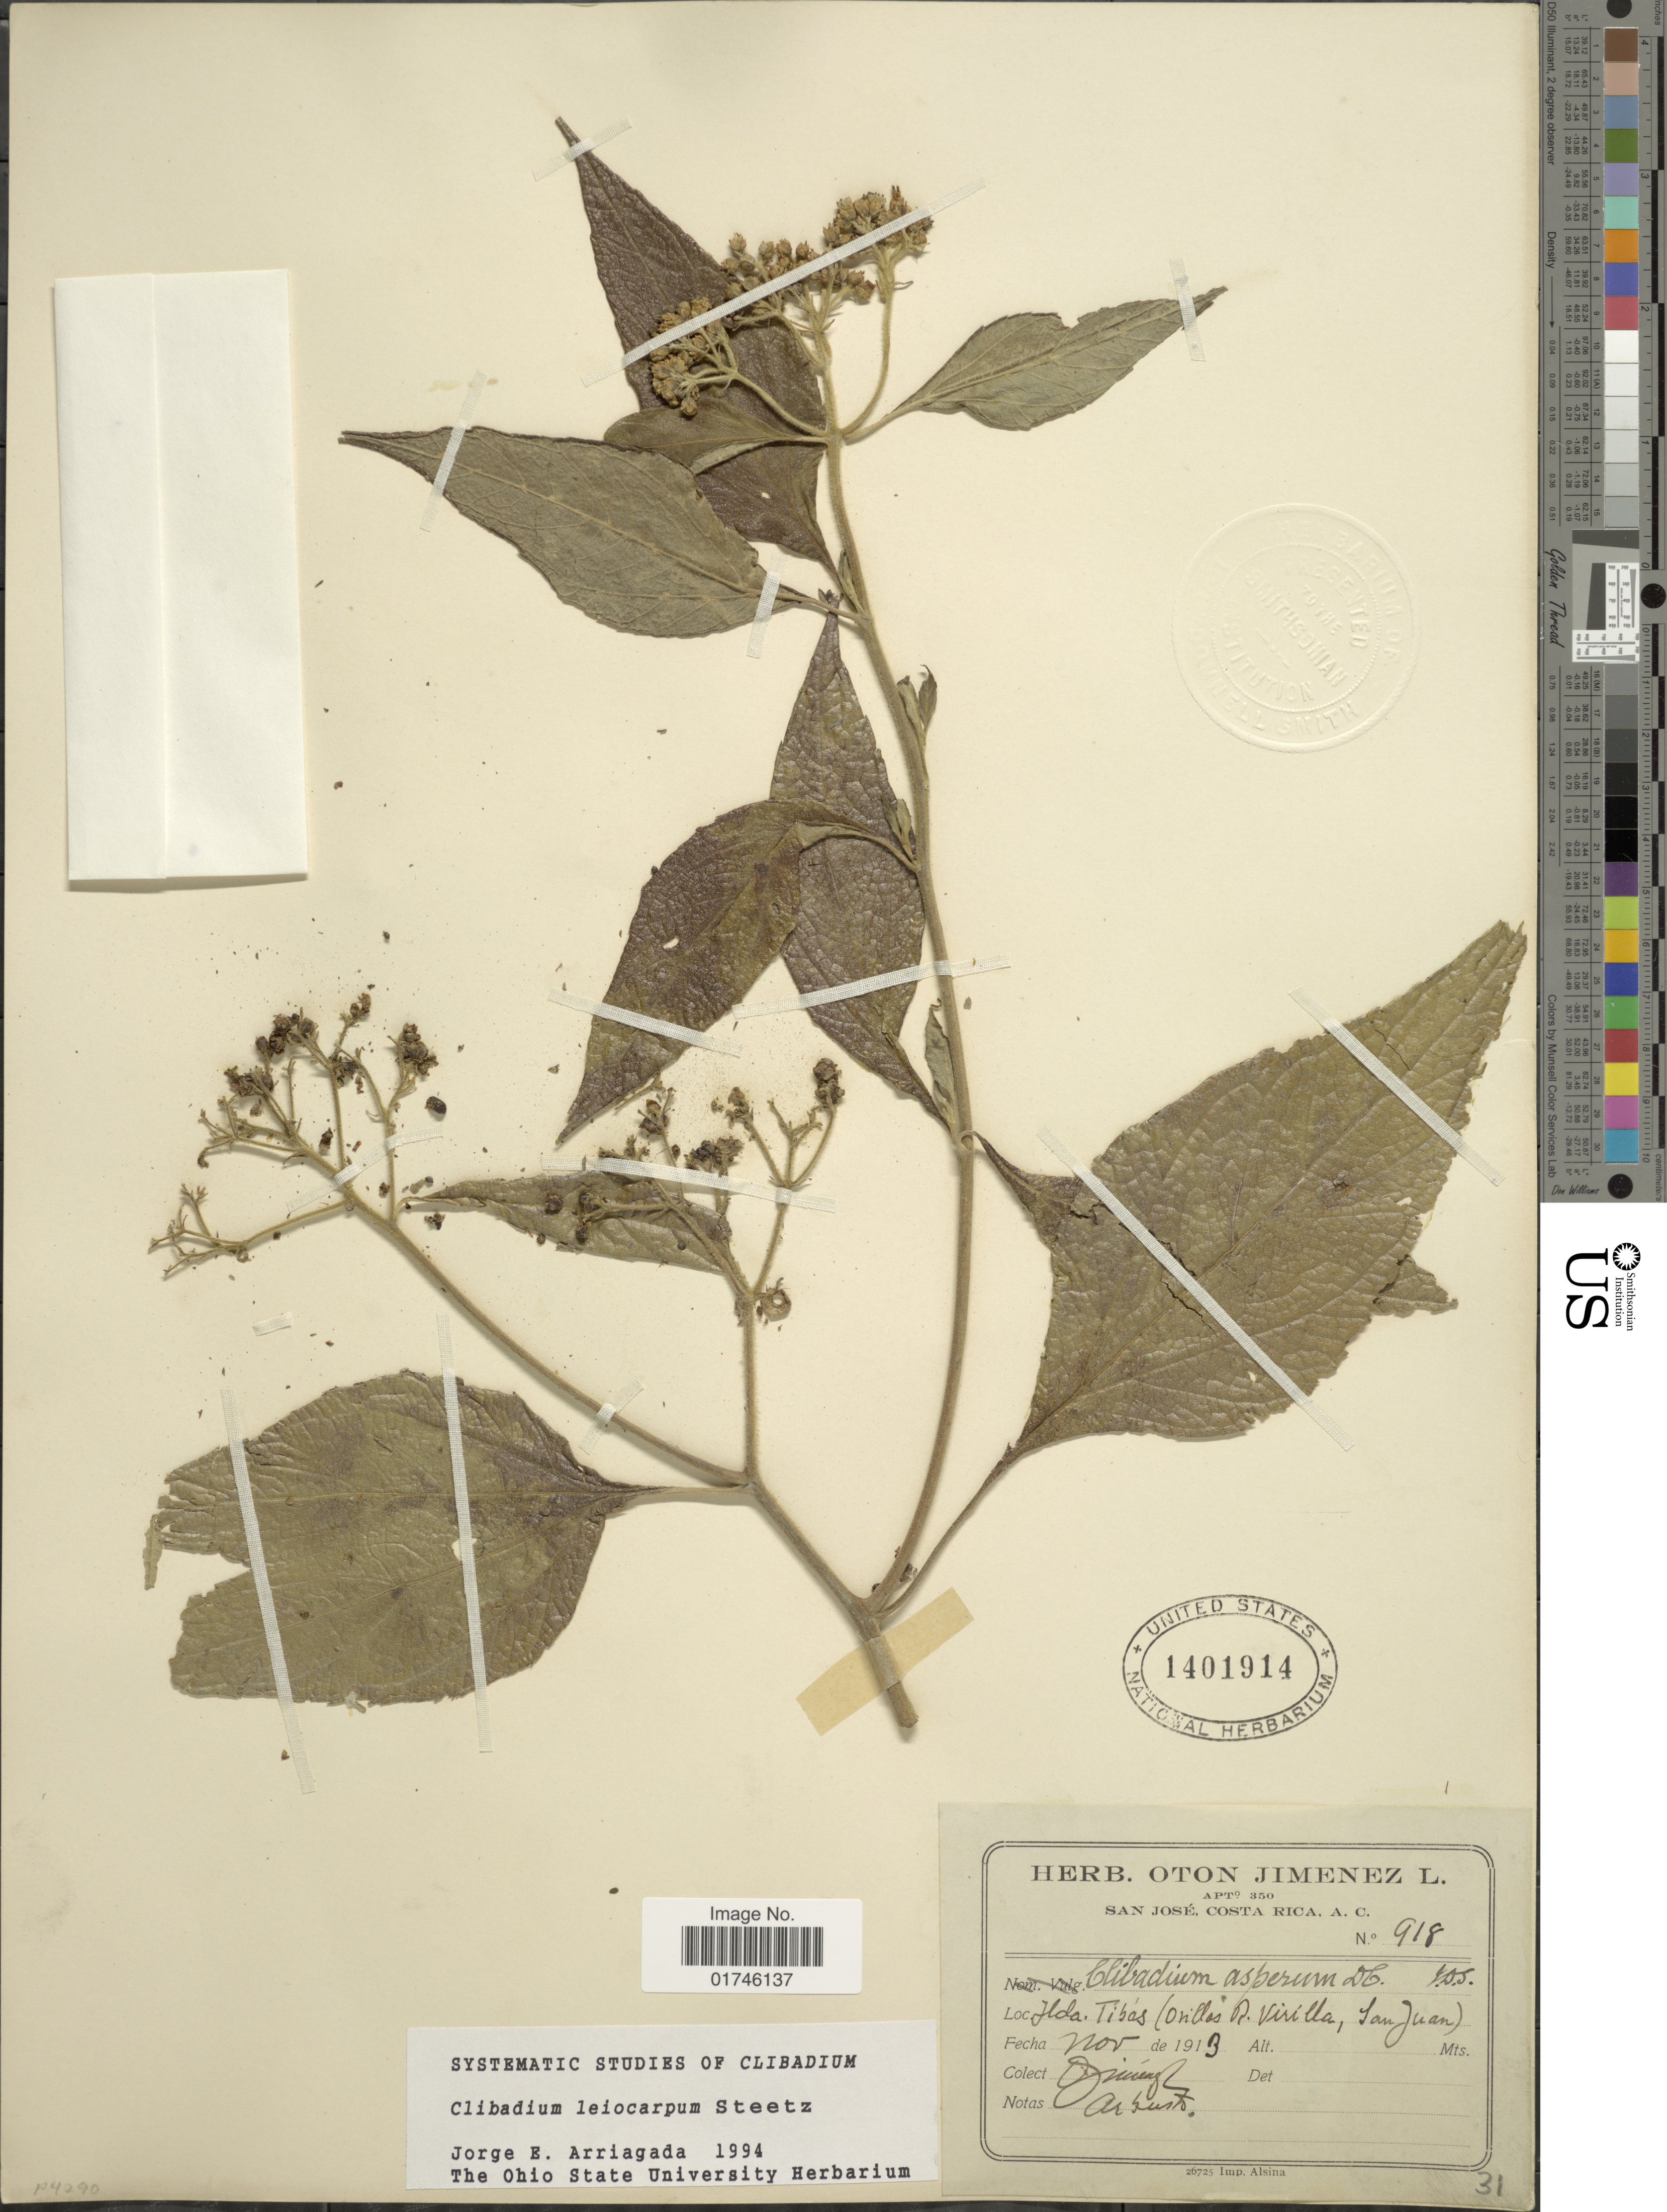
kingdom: Plantae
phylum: Tracheophyta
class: Magnoliopsida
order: Asterales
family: Asteraceae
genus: Clibadium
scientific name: Clibadium leiocarpum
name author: Steetz in Seem.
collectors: O. Jiménez L.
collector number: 918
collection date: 1913-11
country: Costa Rica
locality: Hda. Tibas (Onillas R. Virilla,San Juan).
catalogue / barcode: US 1401914